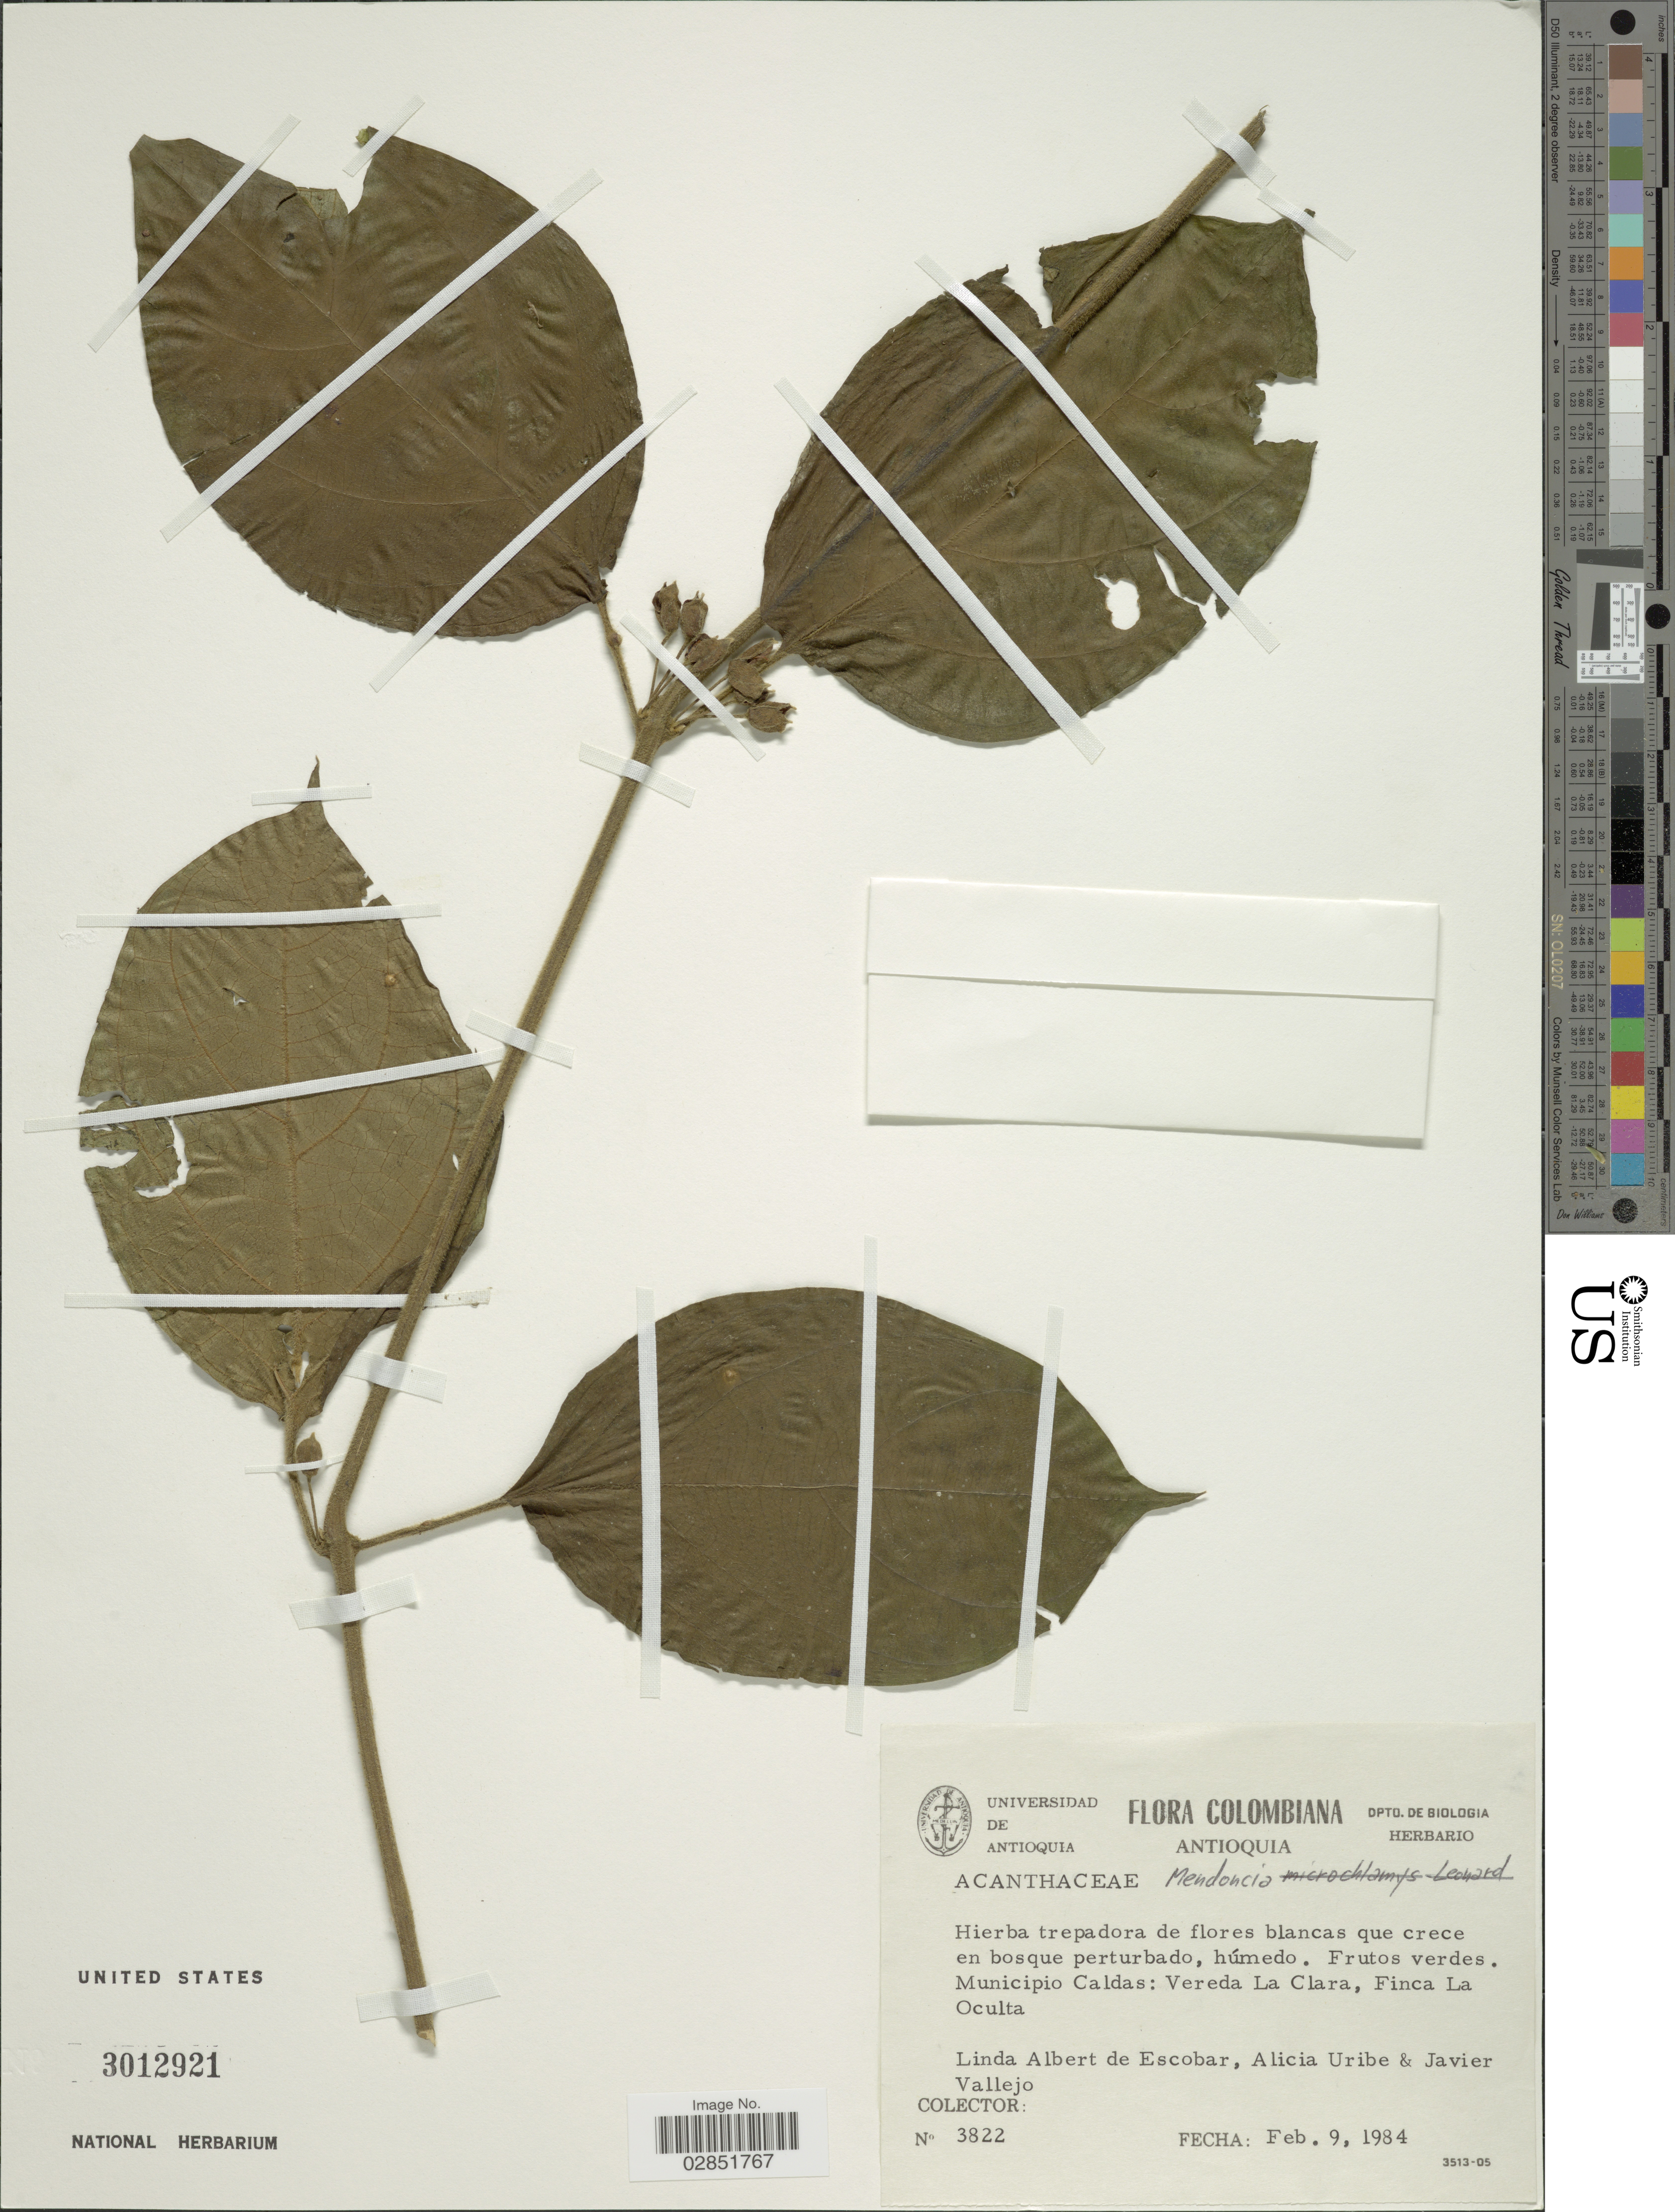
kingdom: Plantae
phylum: Tracheophyta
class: Magnoliopsida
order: Lamiales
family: Acanthaceae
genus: Mendoncia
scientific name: Mendoncia sp.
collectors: L. K. de Escobar, A. Uribe & J. Vallejo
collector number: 3822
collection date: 1984-02-09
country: Colombia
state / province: Antioquia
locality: Municipio Caldas: Vereda La Clara, Finca La Oculta.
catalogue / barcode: US 3012921